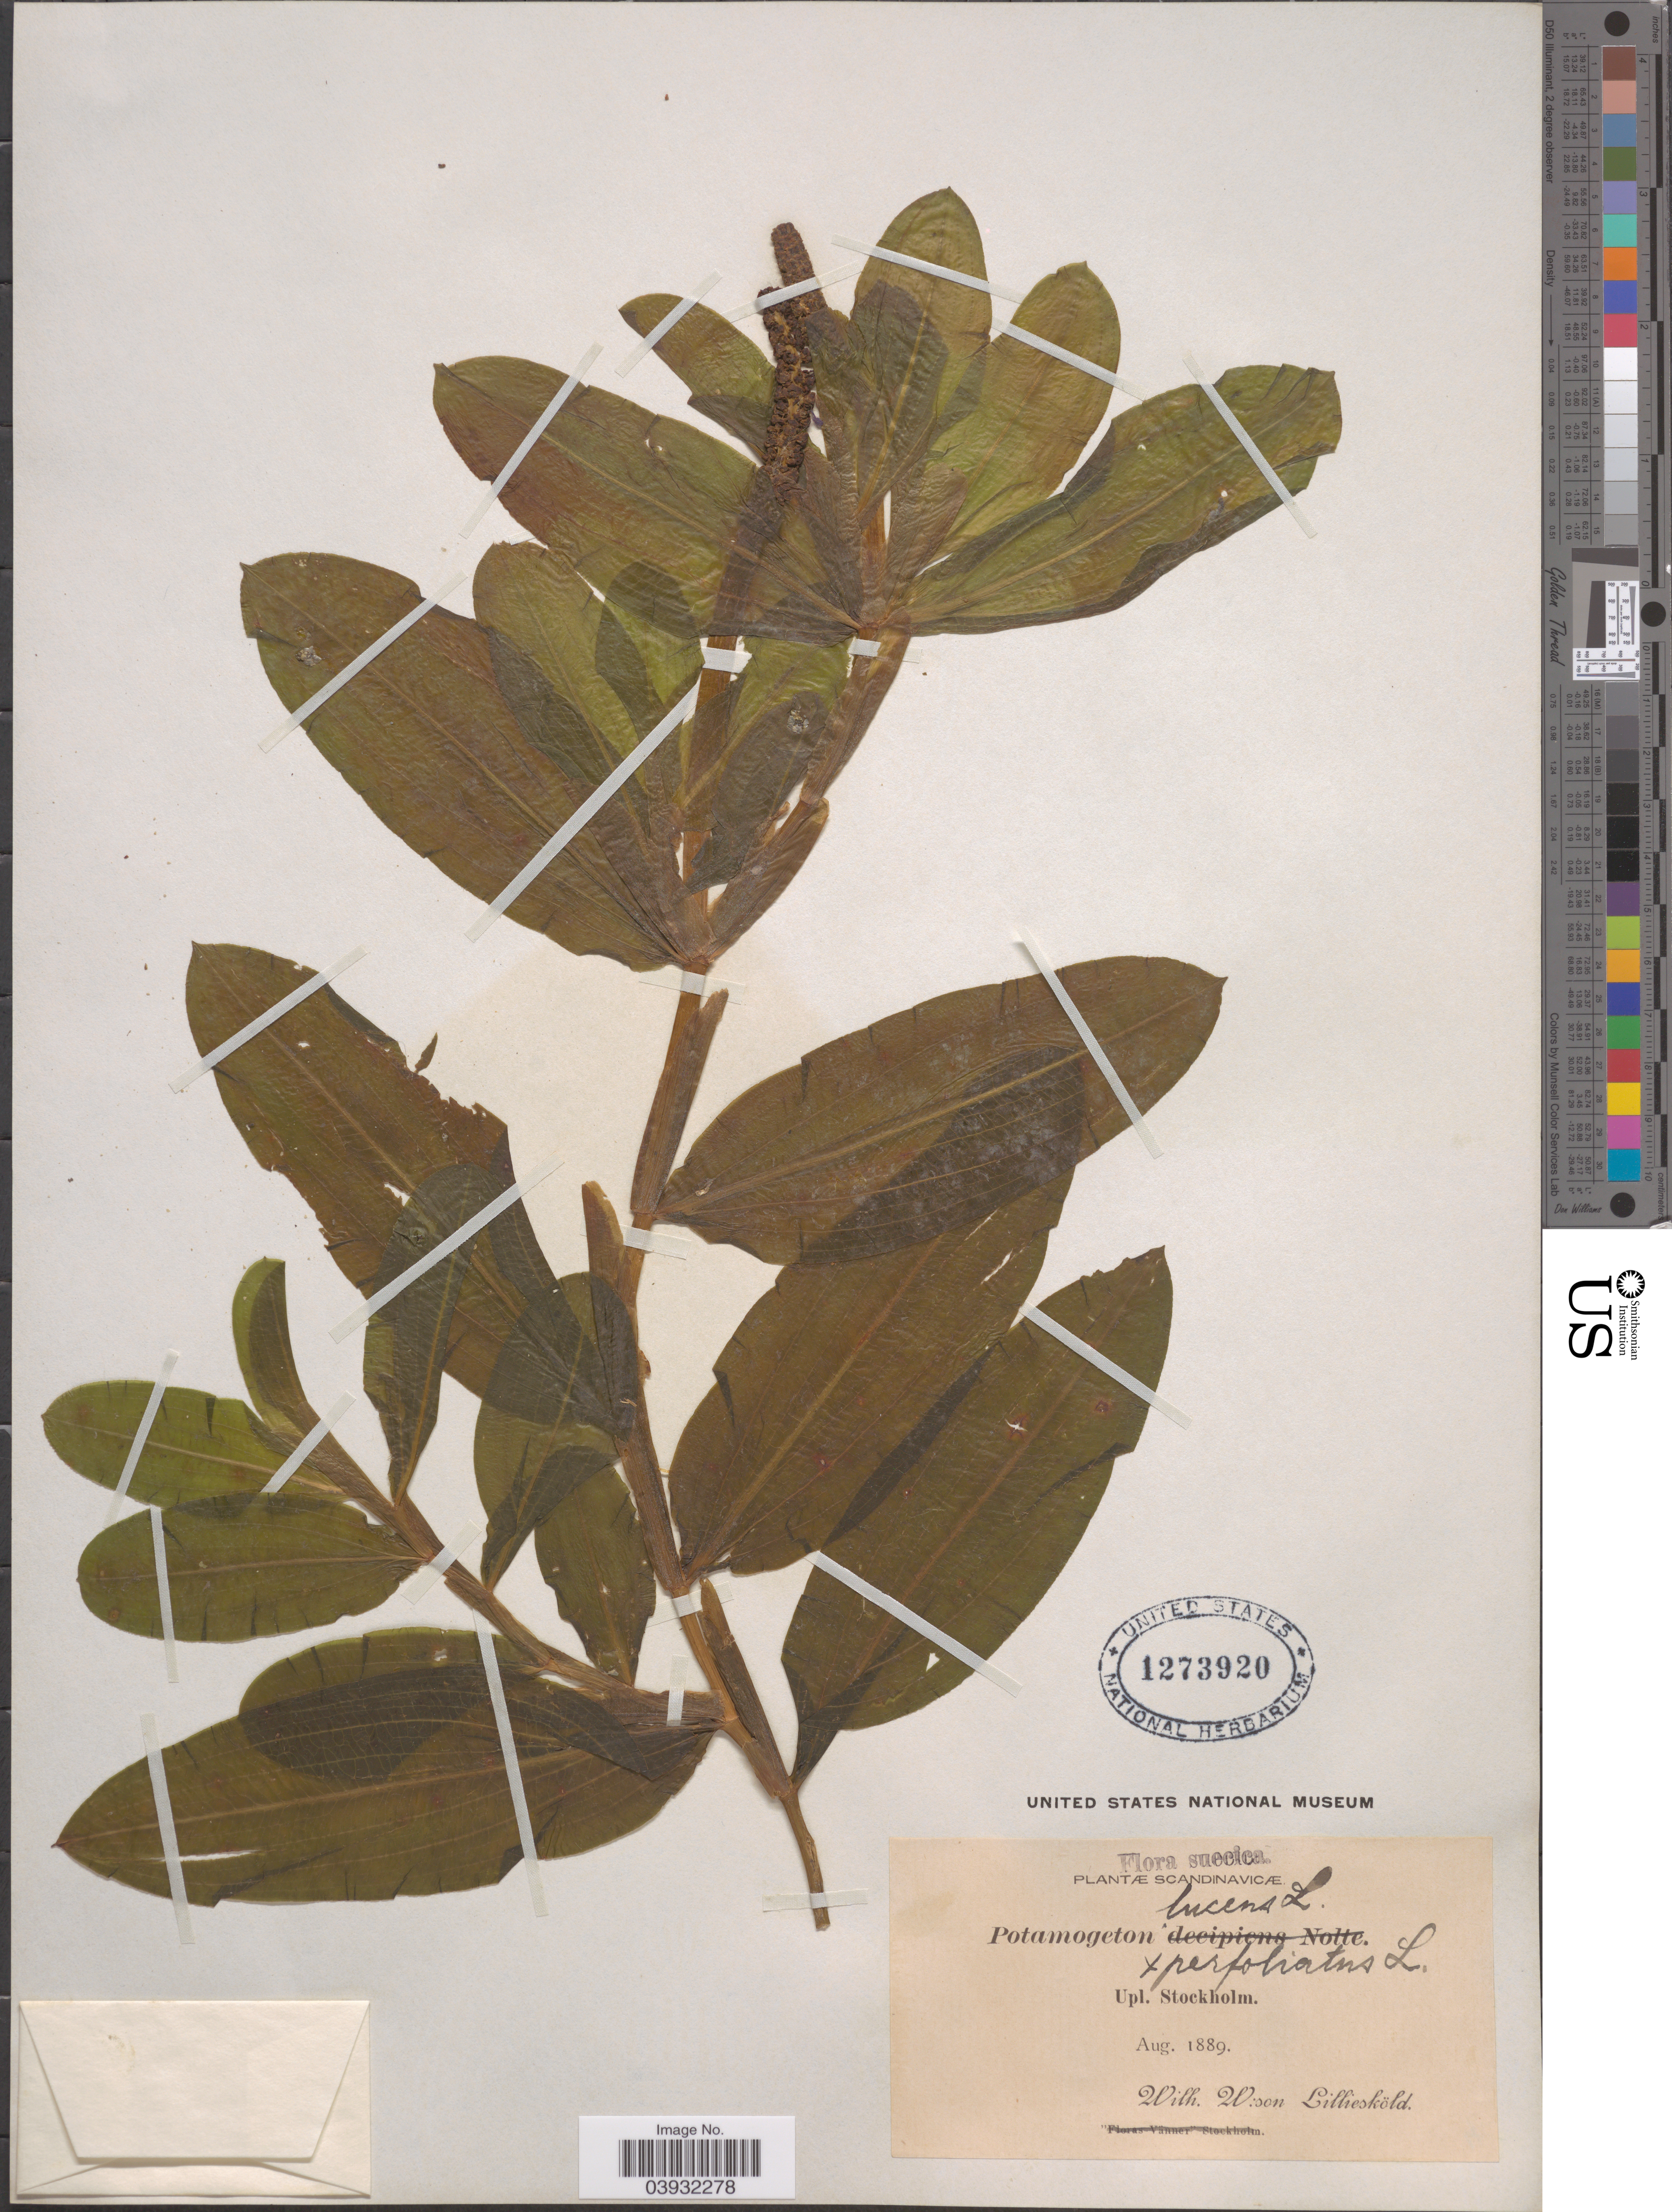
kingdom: Plantae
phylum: Tracheophyta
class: Liliopsida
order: Alismatales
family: Potamogetonaceae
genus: Potamogeton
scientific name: Potamogeton lucens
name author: L.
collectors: W. Lilliesköld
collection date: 1889-08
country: Sweden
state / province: Stockholm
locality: Suecica. Scandinavicæ. Upl. Stockholm.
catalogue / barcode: US 1273920